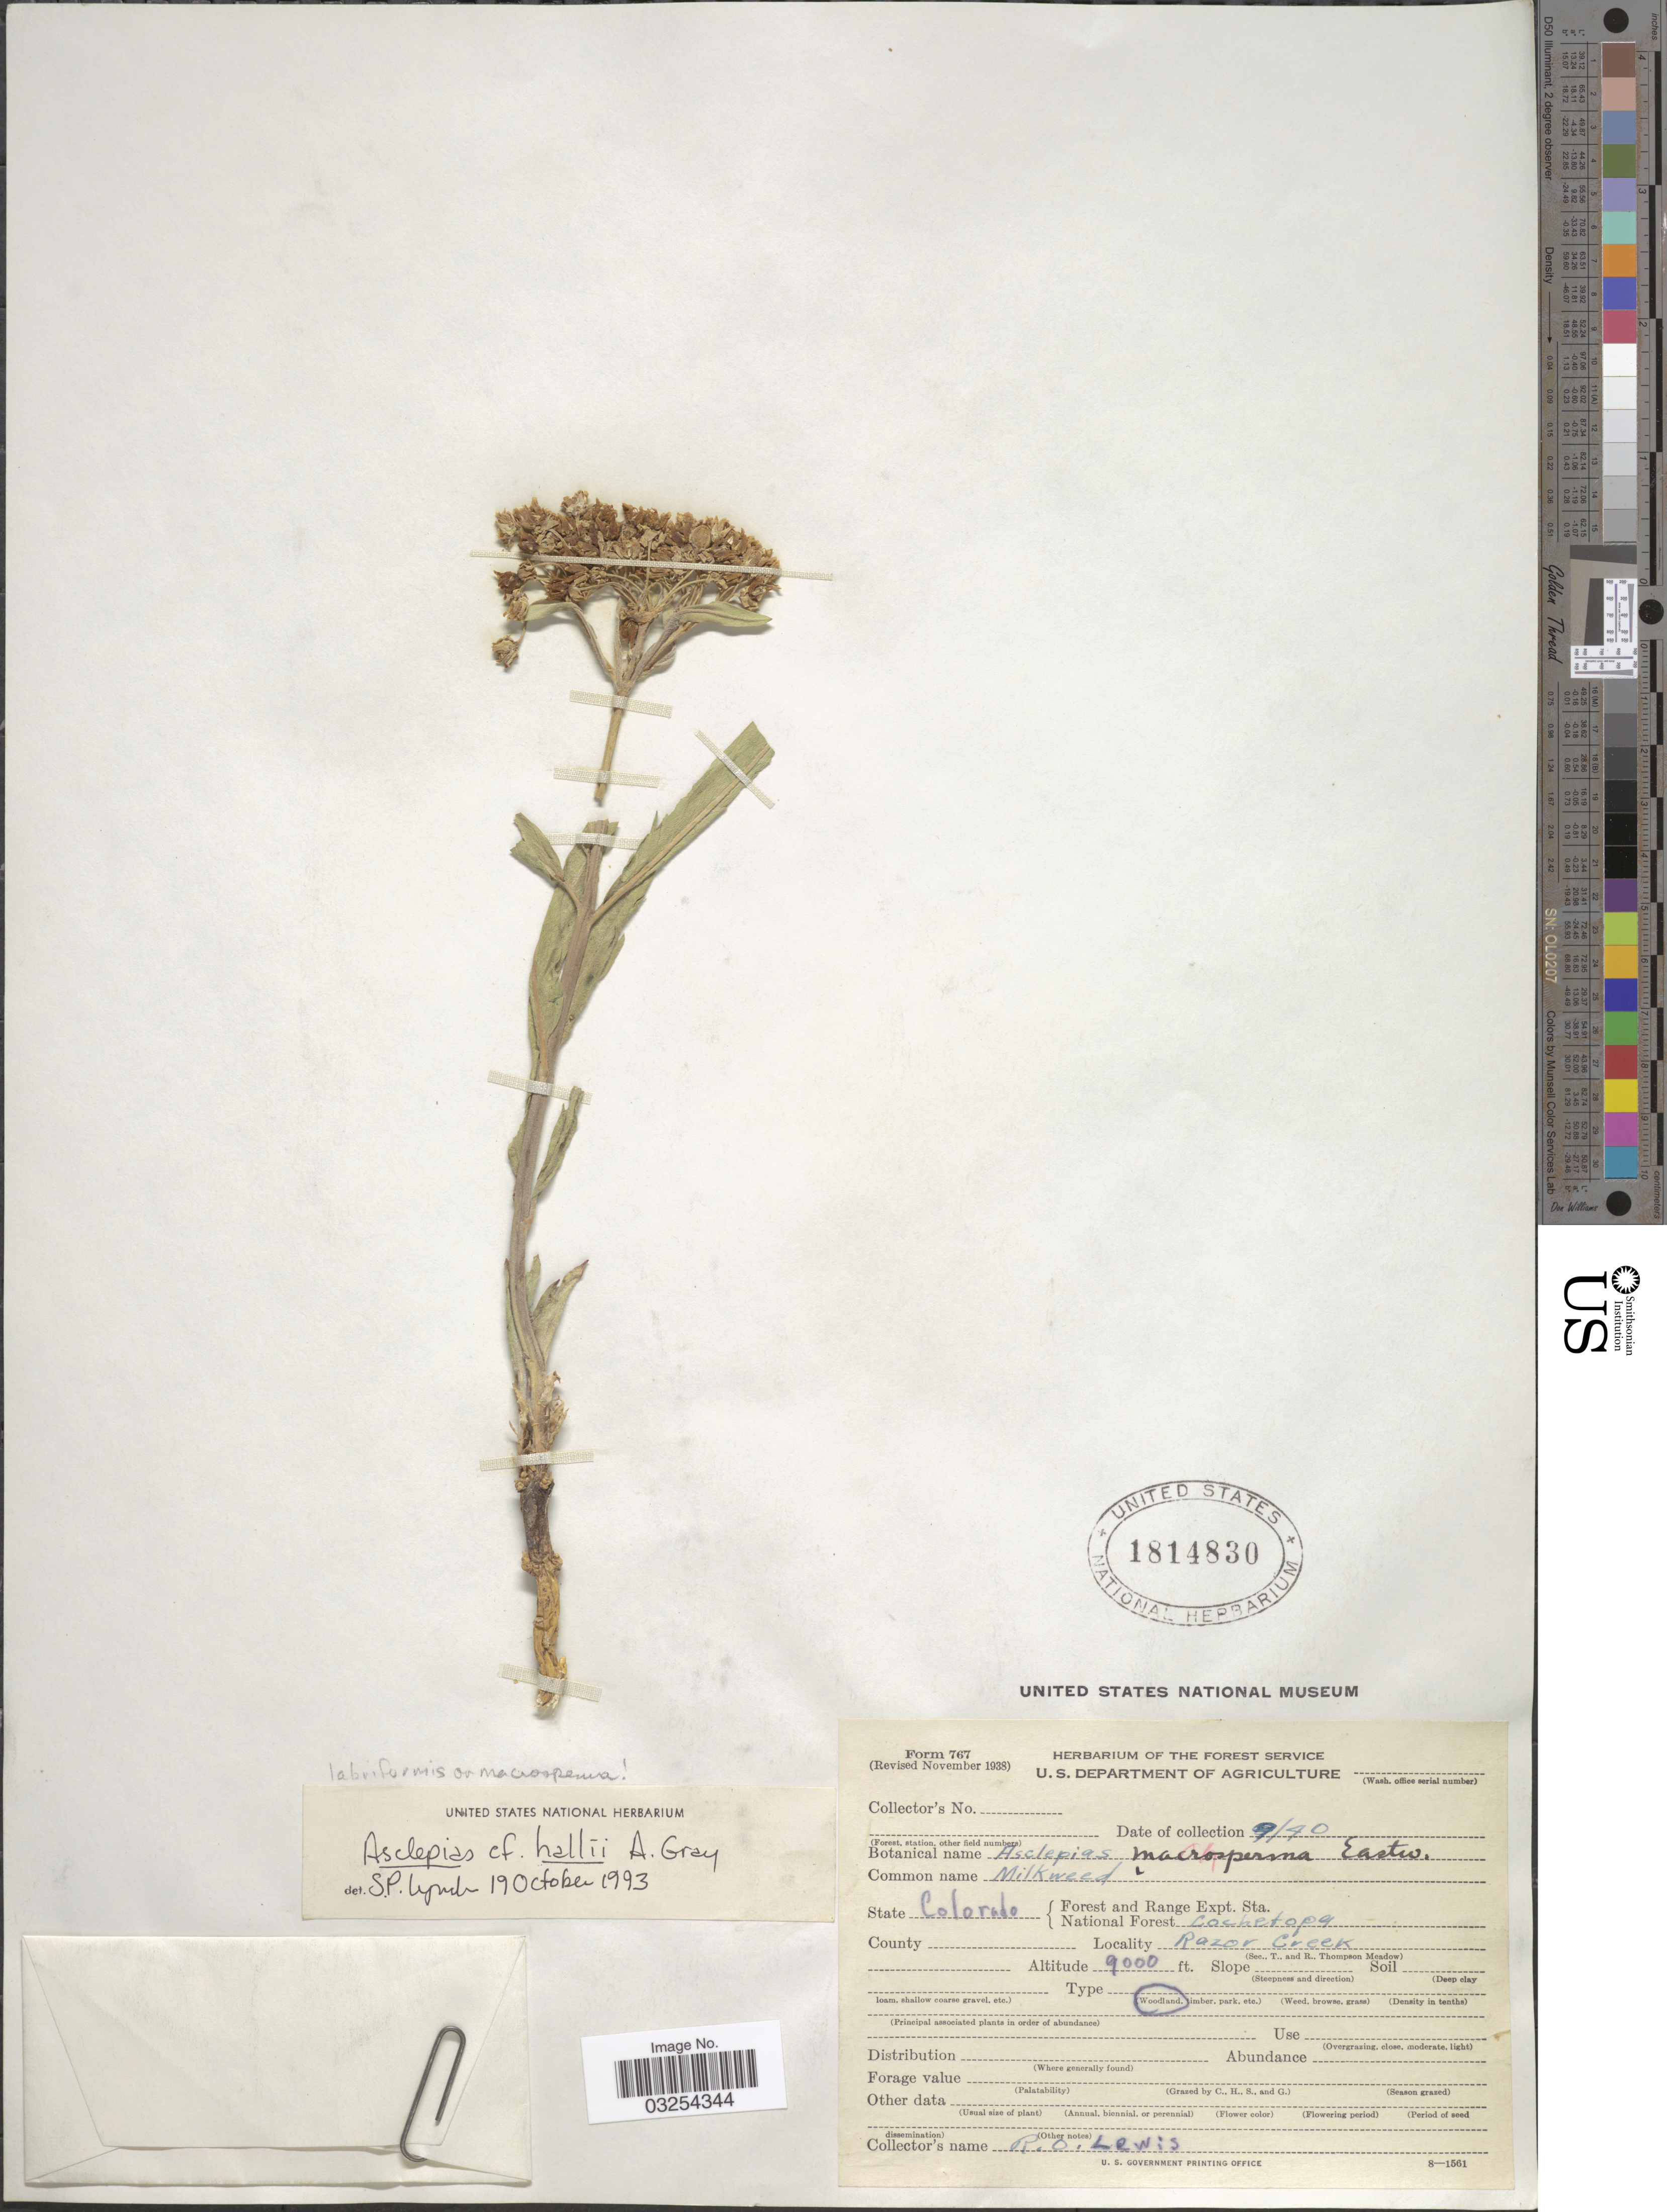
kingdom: Plantae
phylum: Tracheophyta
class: Magnoliopsida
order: Gentianales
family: Apocynaceae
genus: Asclepias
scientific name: Asclepias hallii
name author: A. Gray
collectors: R. Lewis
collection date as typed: Transcribed d/m/y: /9/40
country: United States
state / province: Colorado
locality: Forest and Range Expt. Sta. National Forest Cochetopa. Razor Creek.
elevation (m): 2743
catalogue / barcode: US 1814830